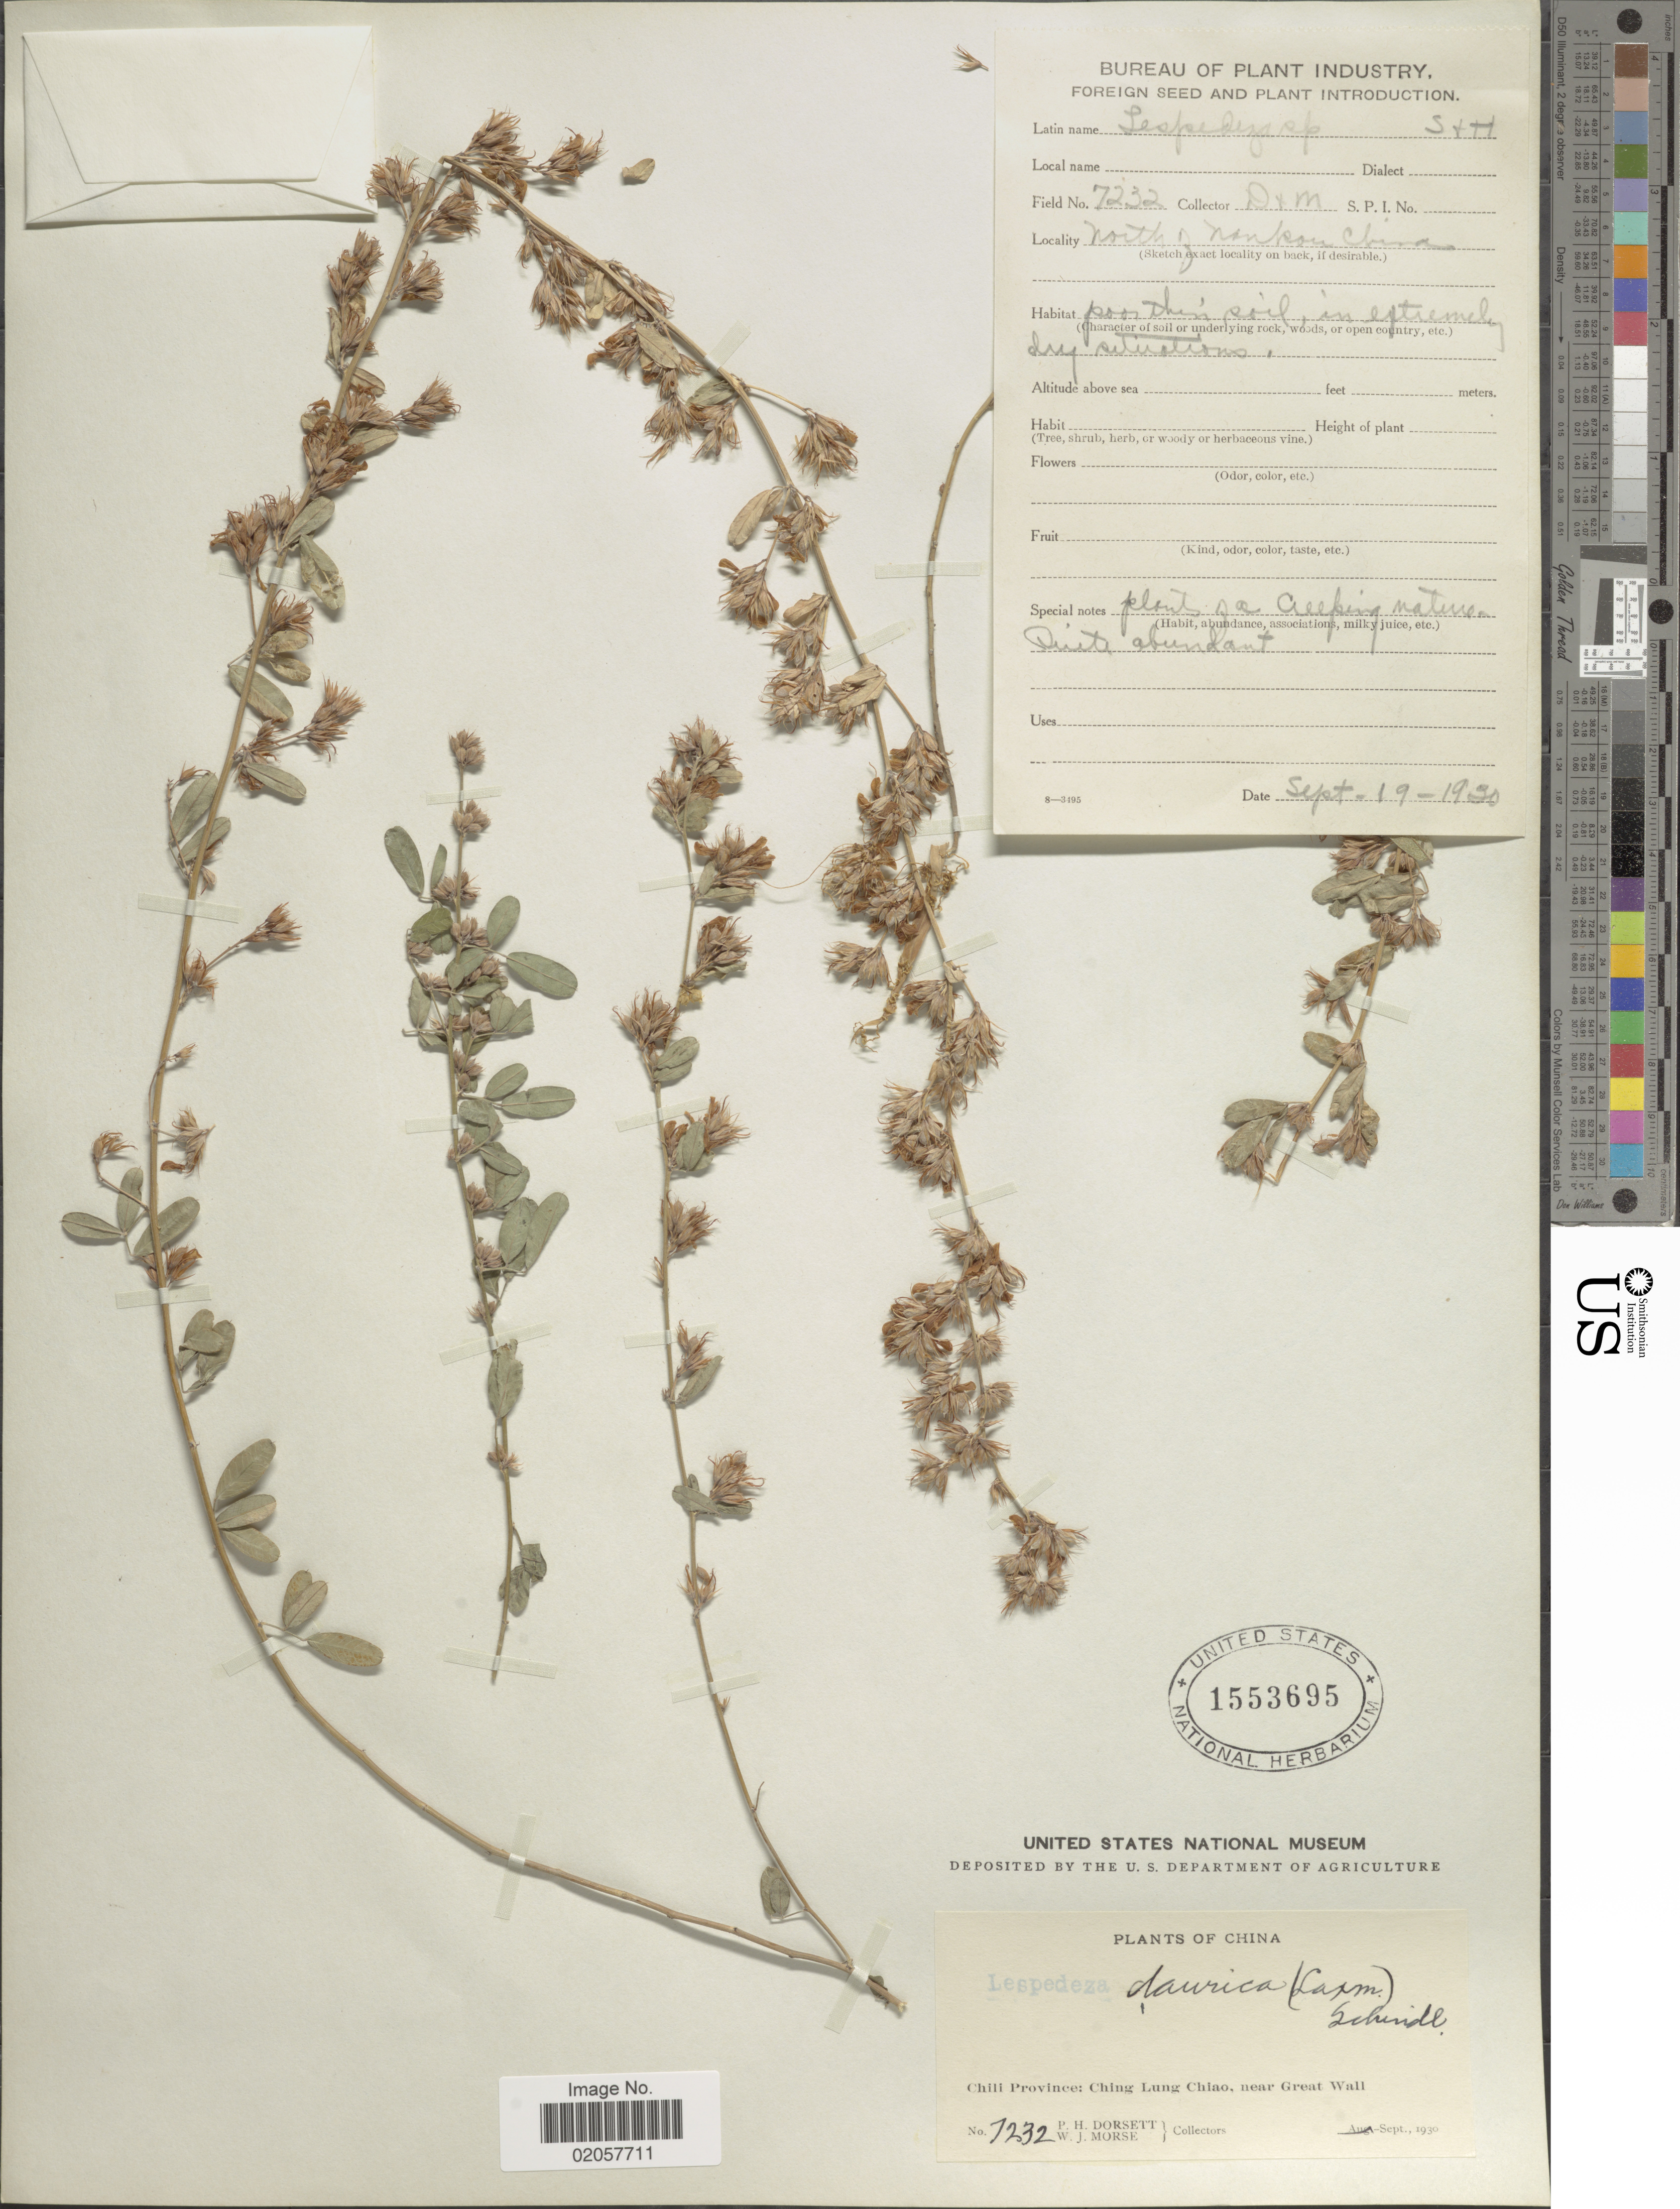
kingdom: Plantae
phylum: Tracheophyta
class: Magnoliopsida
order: Fabales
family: Fabaceae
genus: Lespedeza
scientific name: Lespedeza davurica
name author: (Laxm.) Schindl.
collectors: P. H. Dorsett & W. J. Morse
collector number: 7232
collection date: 1930-09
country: China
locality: Chili Province: Ching Lung Chiao, near Great Wall, north of Nankpi China [interpreted]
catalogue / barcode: US 1553695